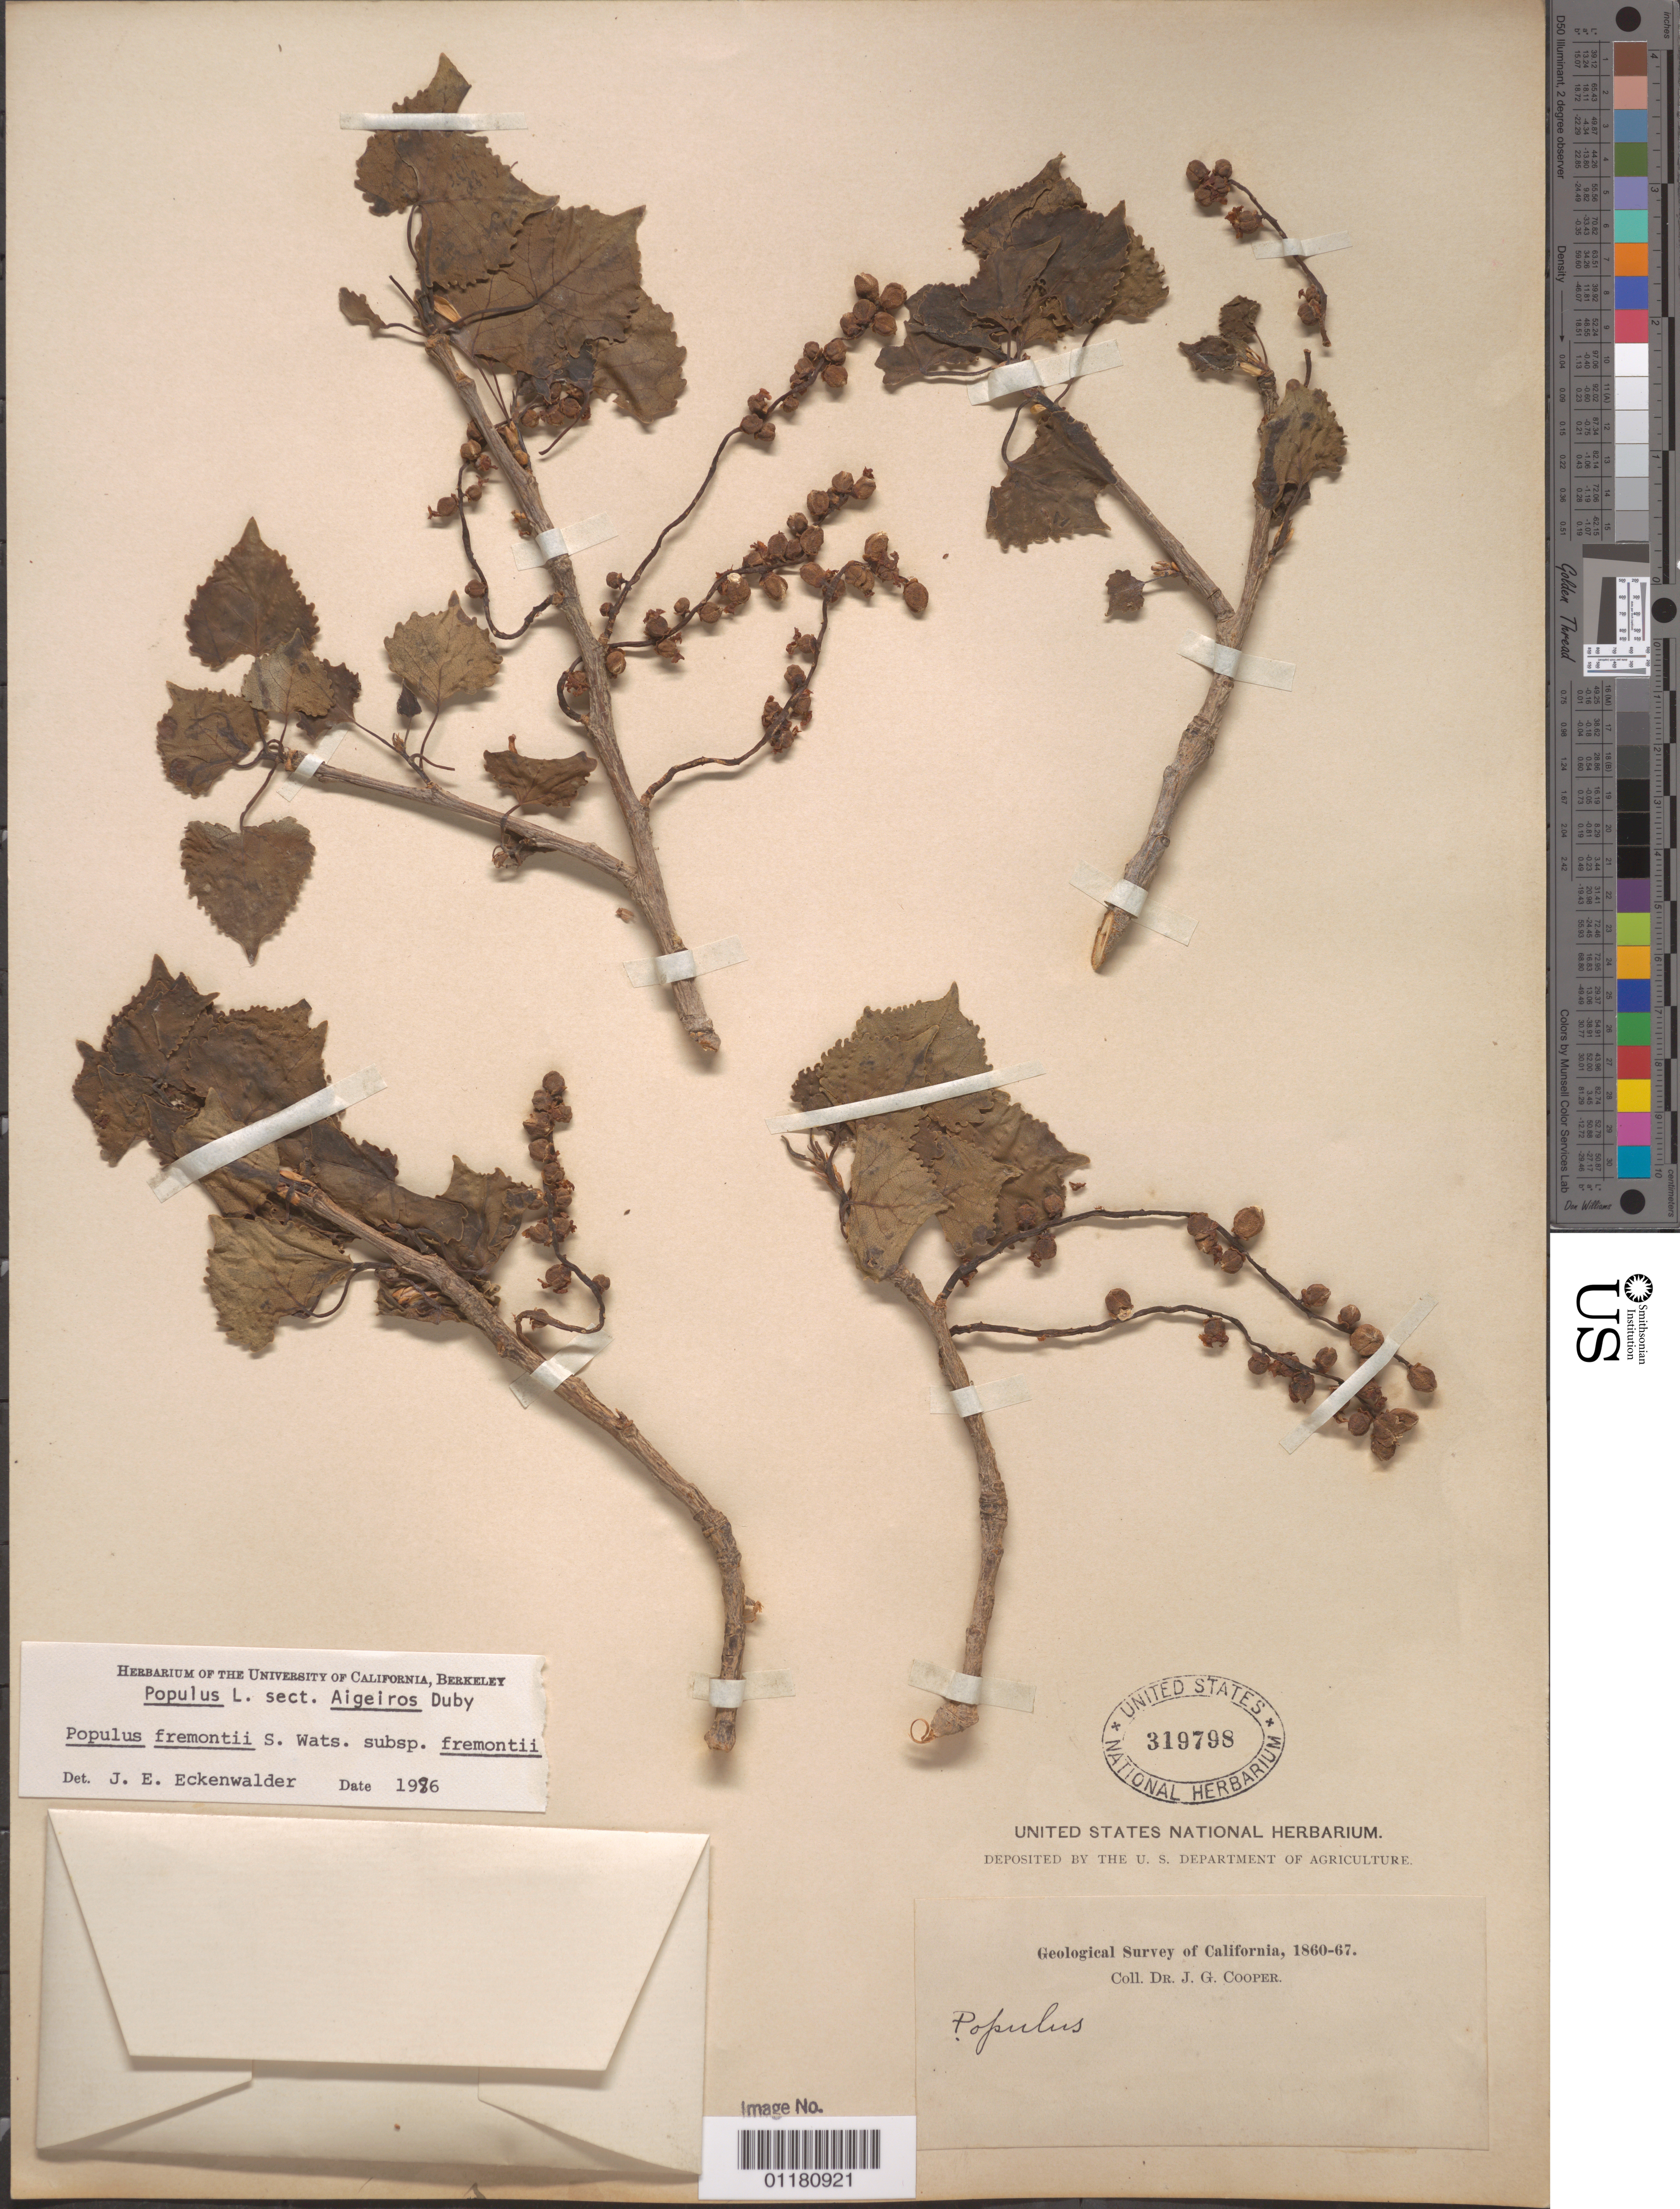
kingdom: Plantae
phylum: Tracheophyta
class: Magnoliopsida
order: Malpighiales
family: Salicaceae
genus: Populus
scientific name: Populus fremontii subsp. fremontii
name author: S. Watson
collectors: J. G. Cooper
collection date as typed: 1860 to -- --- 1867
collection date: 1860/1867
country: United States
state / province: California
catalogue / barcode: US 319798